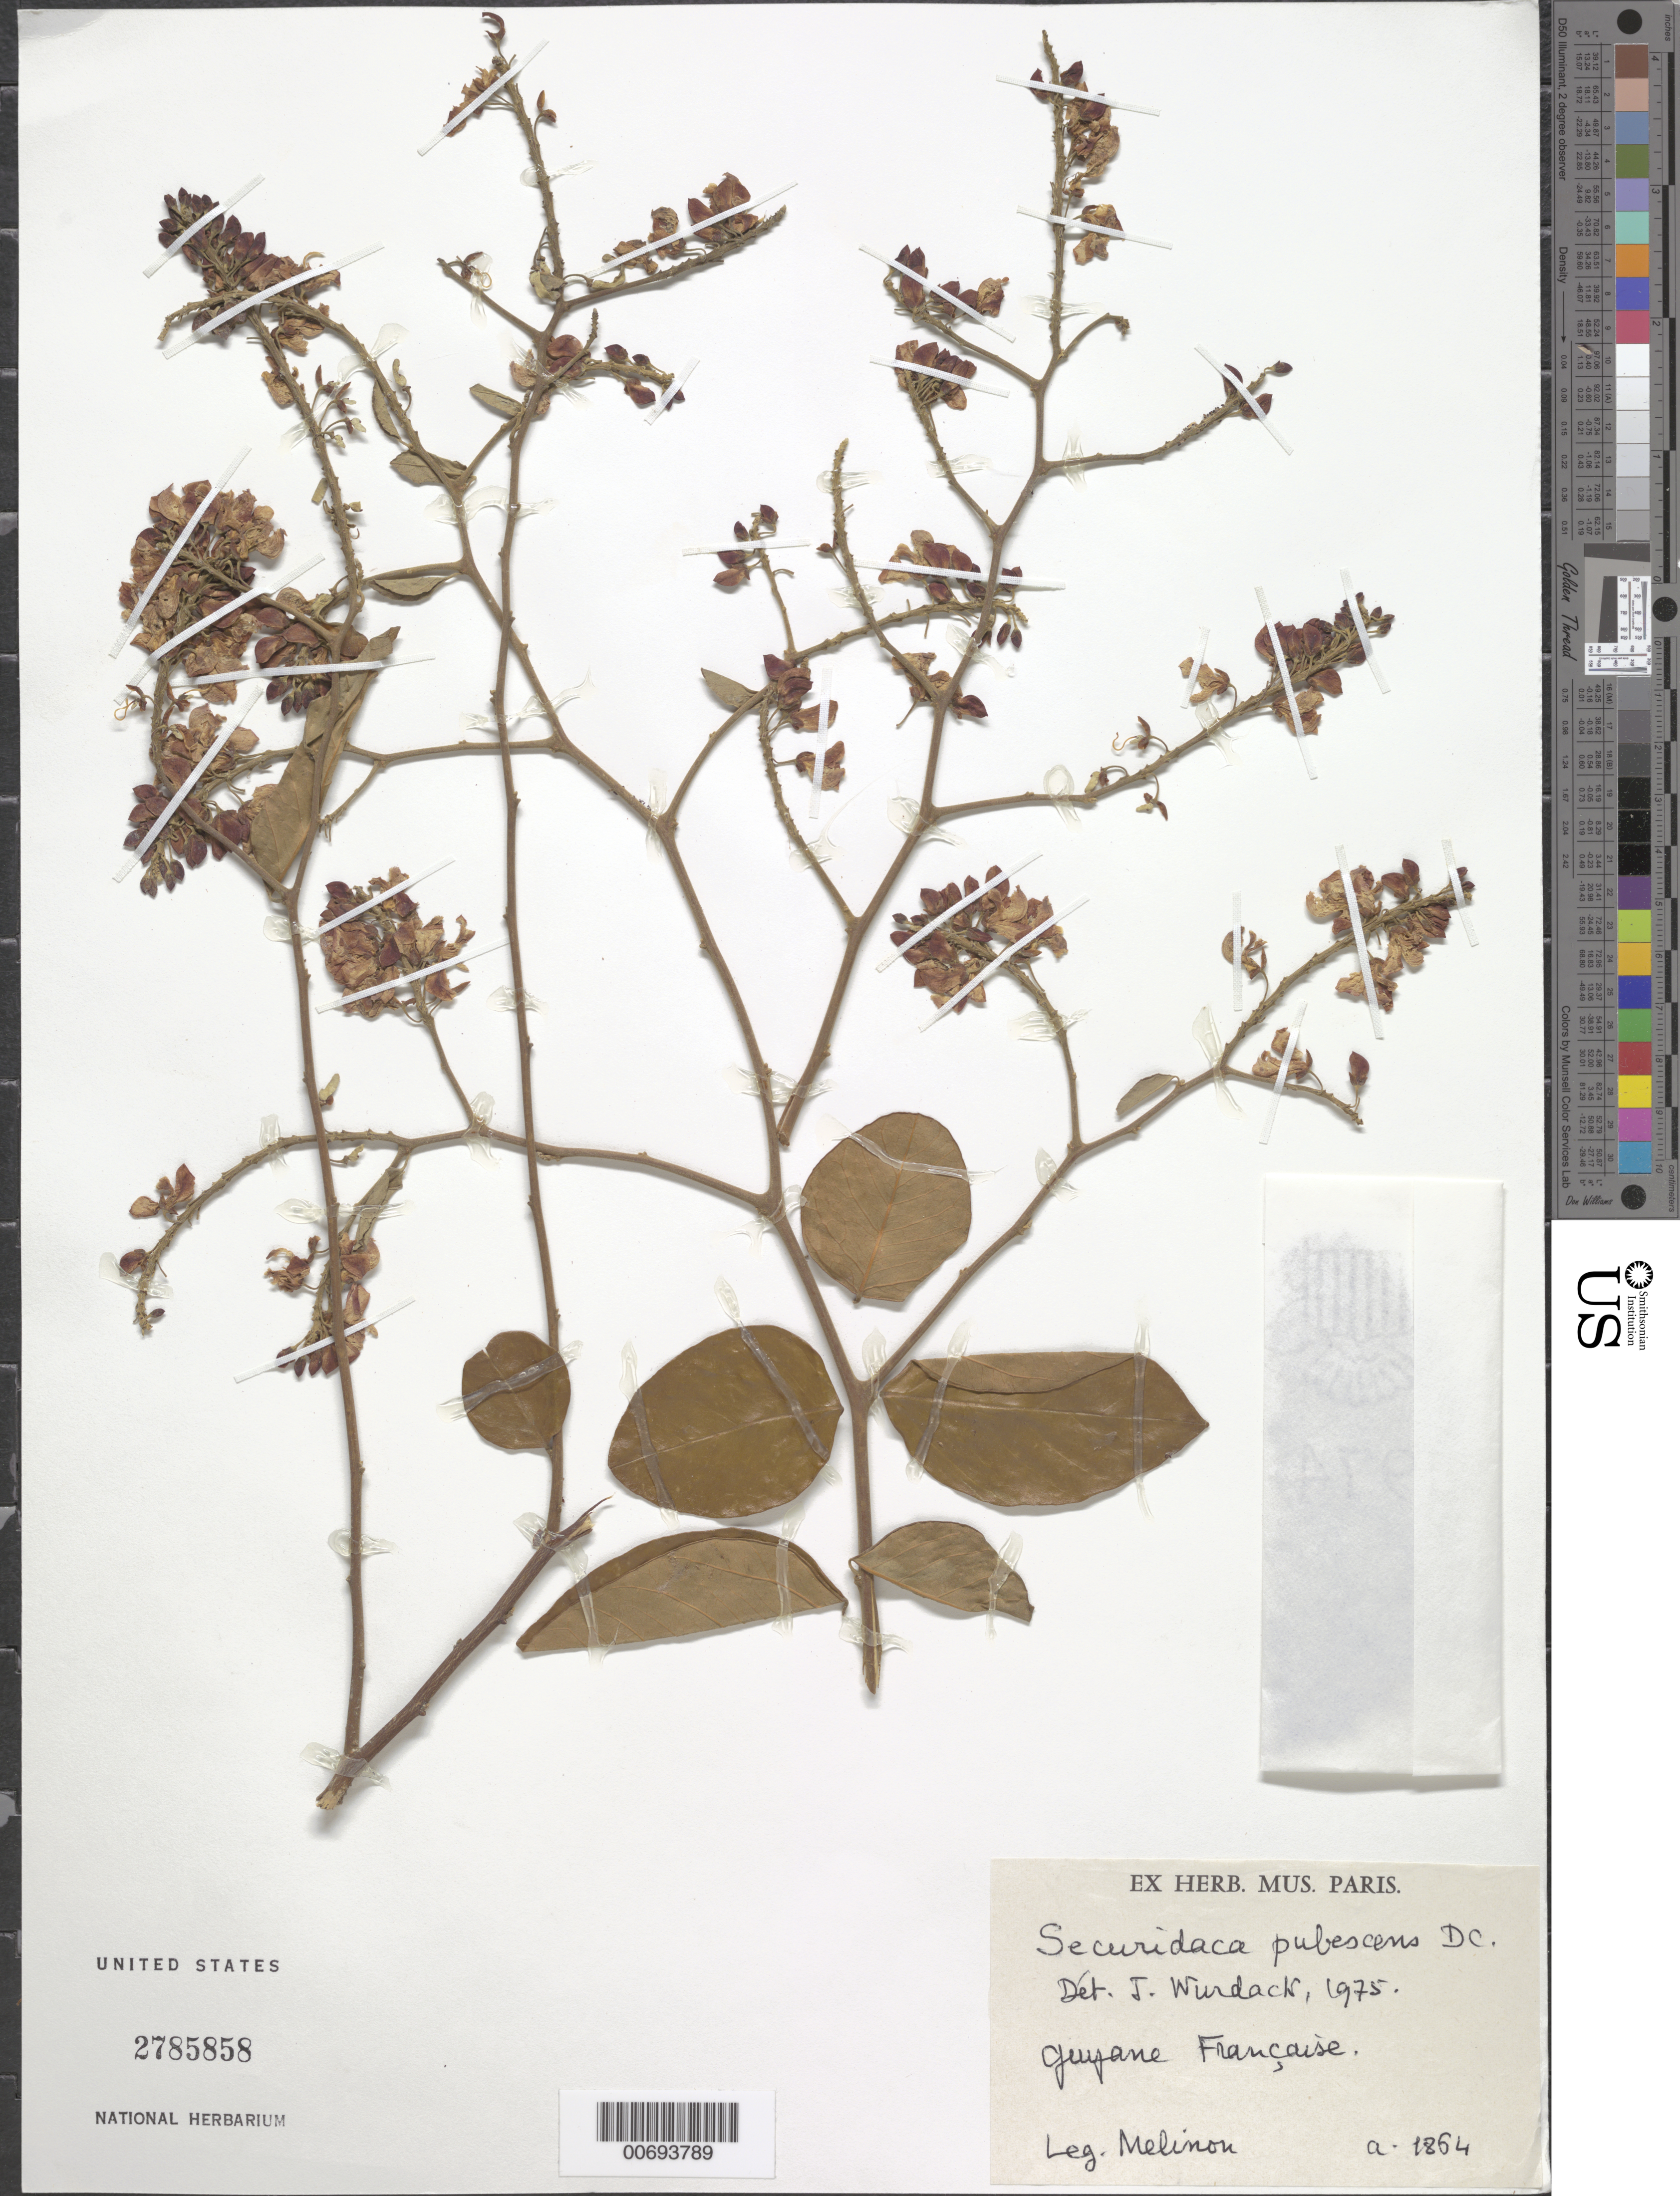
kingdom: Plantae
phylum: Tracheophyta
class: Magnoliopsida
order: Fabales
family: Polygalaceae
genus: Securidaca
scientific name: Securidaca pubescens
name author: DC.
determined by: Wurdack, John J., (US), US (UNITED STATES)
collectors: E. Mélinon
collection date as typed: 1864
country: French Guiana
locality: Maroni R.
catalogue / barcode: US 2785858